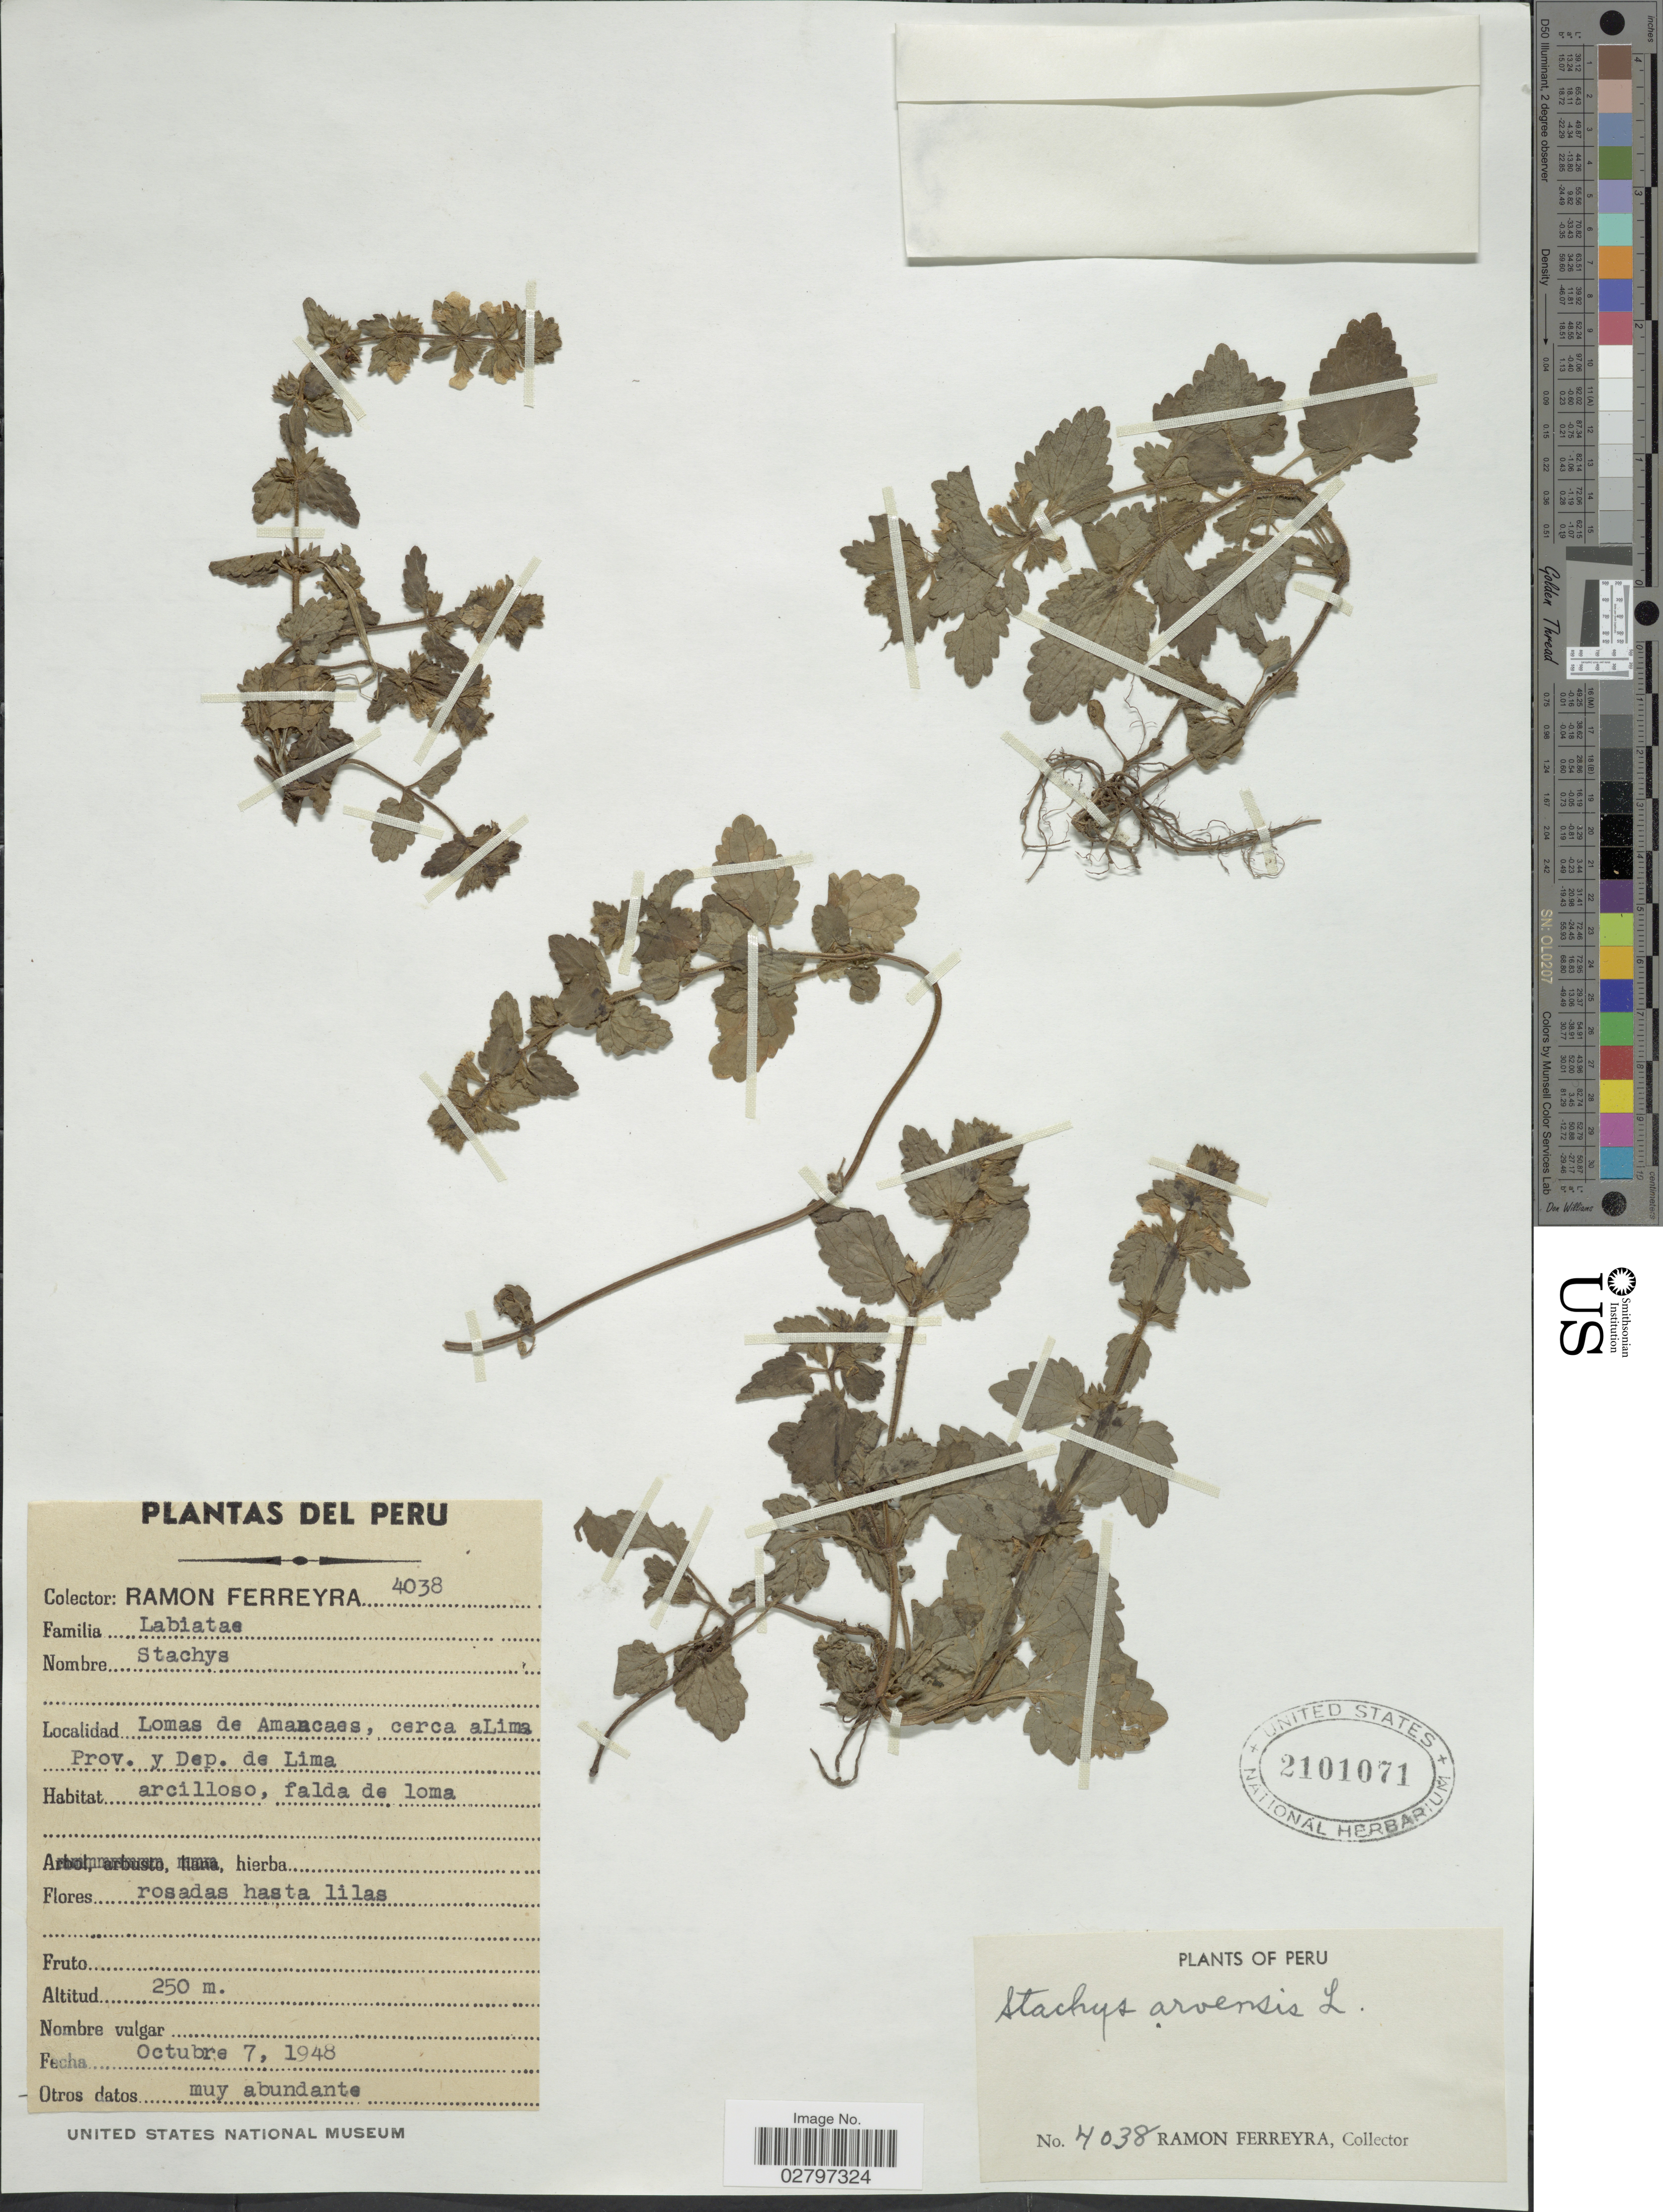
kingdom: Plantae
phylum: Tracheophyta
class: Magnoliopsida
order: Lamiales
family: Lamiaceae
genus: Stachys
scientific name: Stachys arvensis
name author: (L.) L.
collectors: R. A. Ferreyra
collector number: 4038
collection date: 1948-10-07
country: Peru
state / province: Lima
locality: Lomas de Amancaes, cerca a Lima, Prov. y Dep. de Lima.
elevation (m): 250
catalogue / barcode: US 2101071